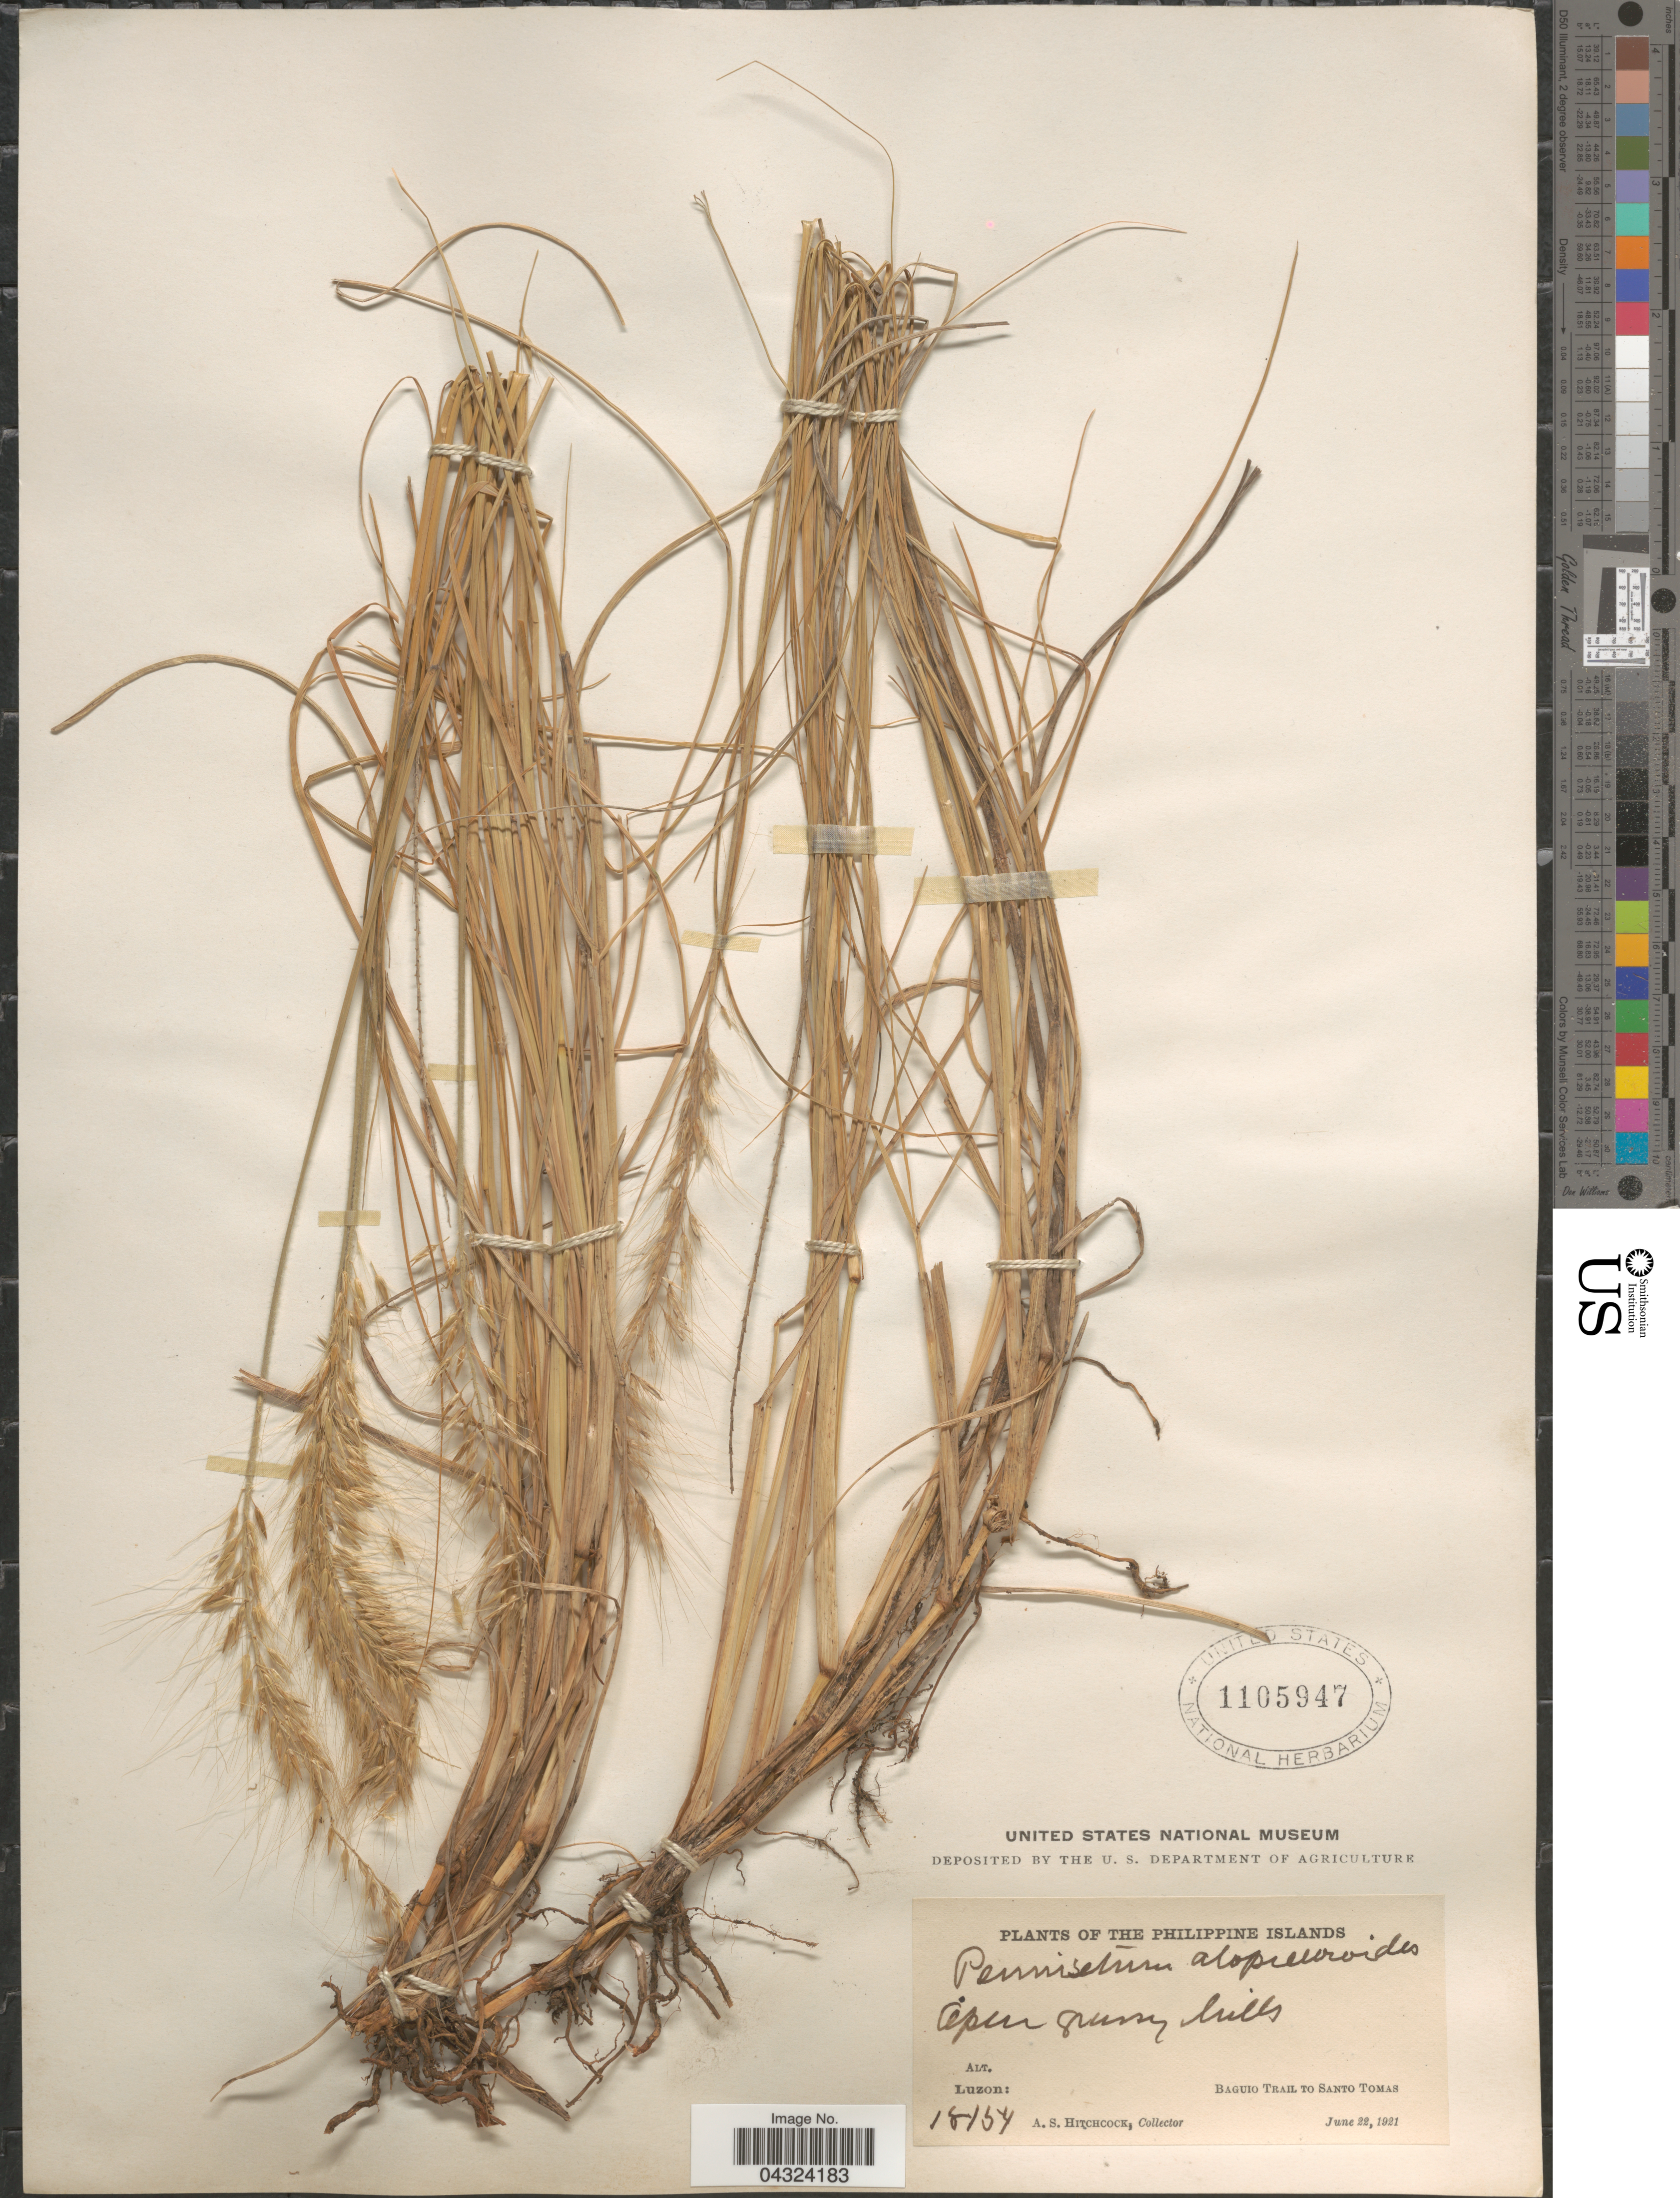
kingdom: Plantae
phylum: Tracheophyta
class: Liliopsida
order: Poales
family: Poaceae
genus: Cenchrus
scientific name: Cenchrus purpurascens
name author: Thunb.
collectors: A. S. Hitchcock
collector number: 18154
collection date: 1921-06-22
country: Philippines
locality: Luzon: Baguio Trail To Santo Tomas.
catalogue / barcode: US 1105947